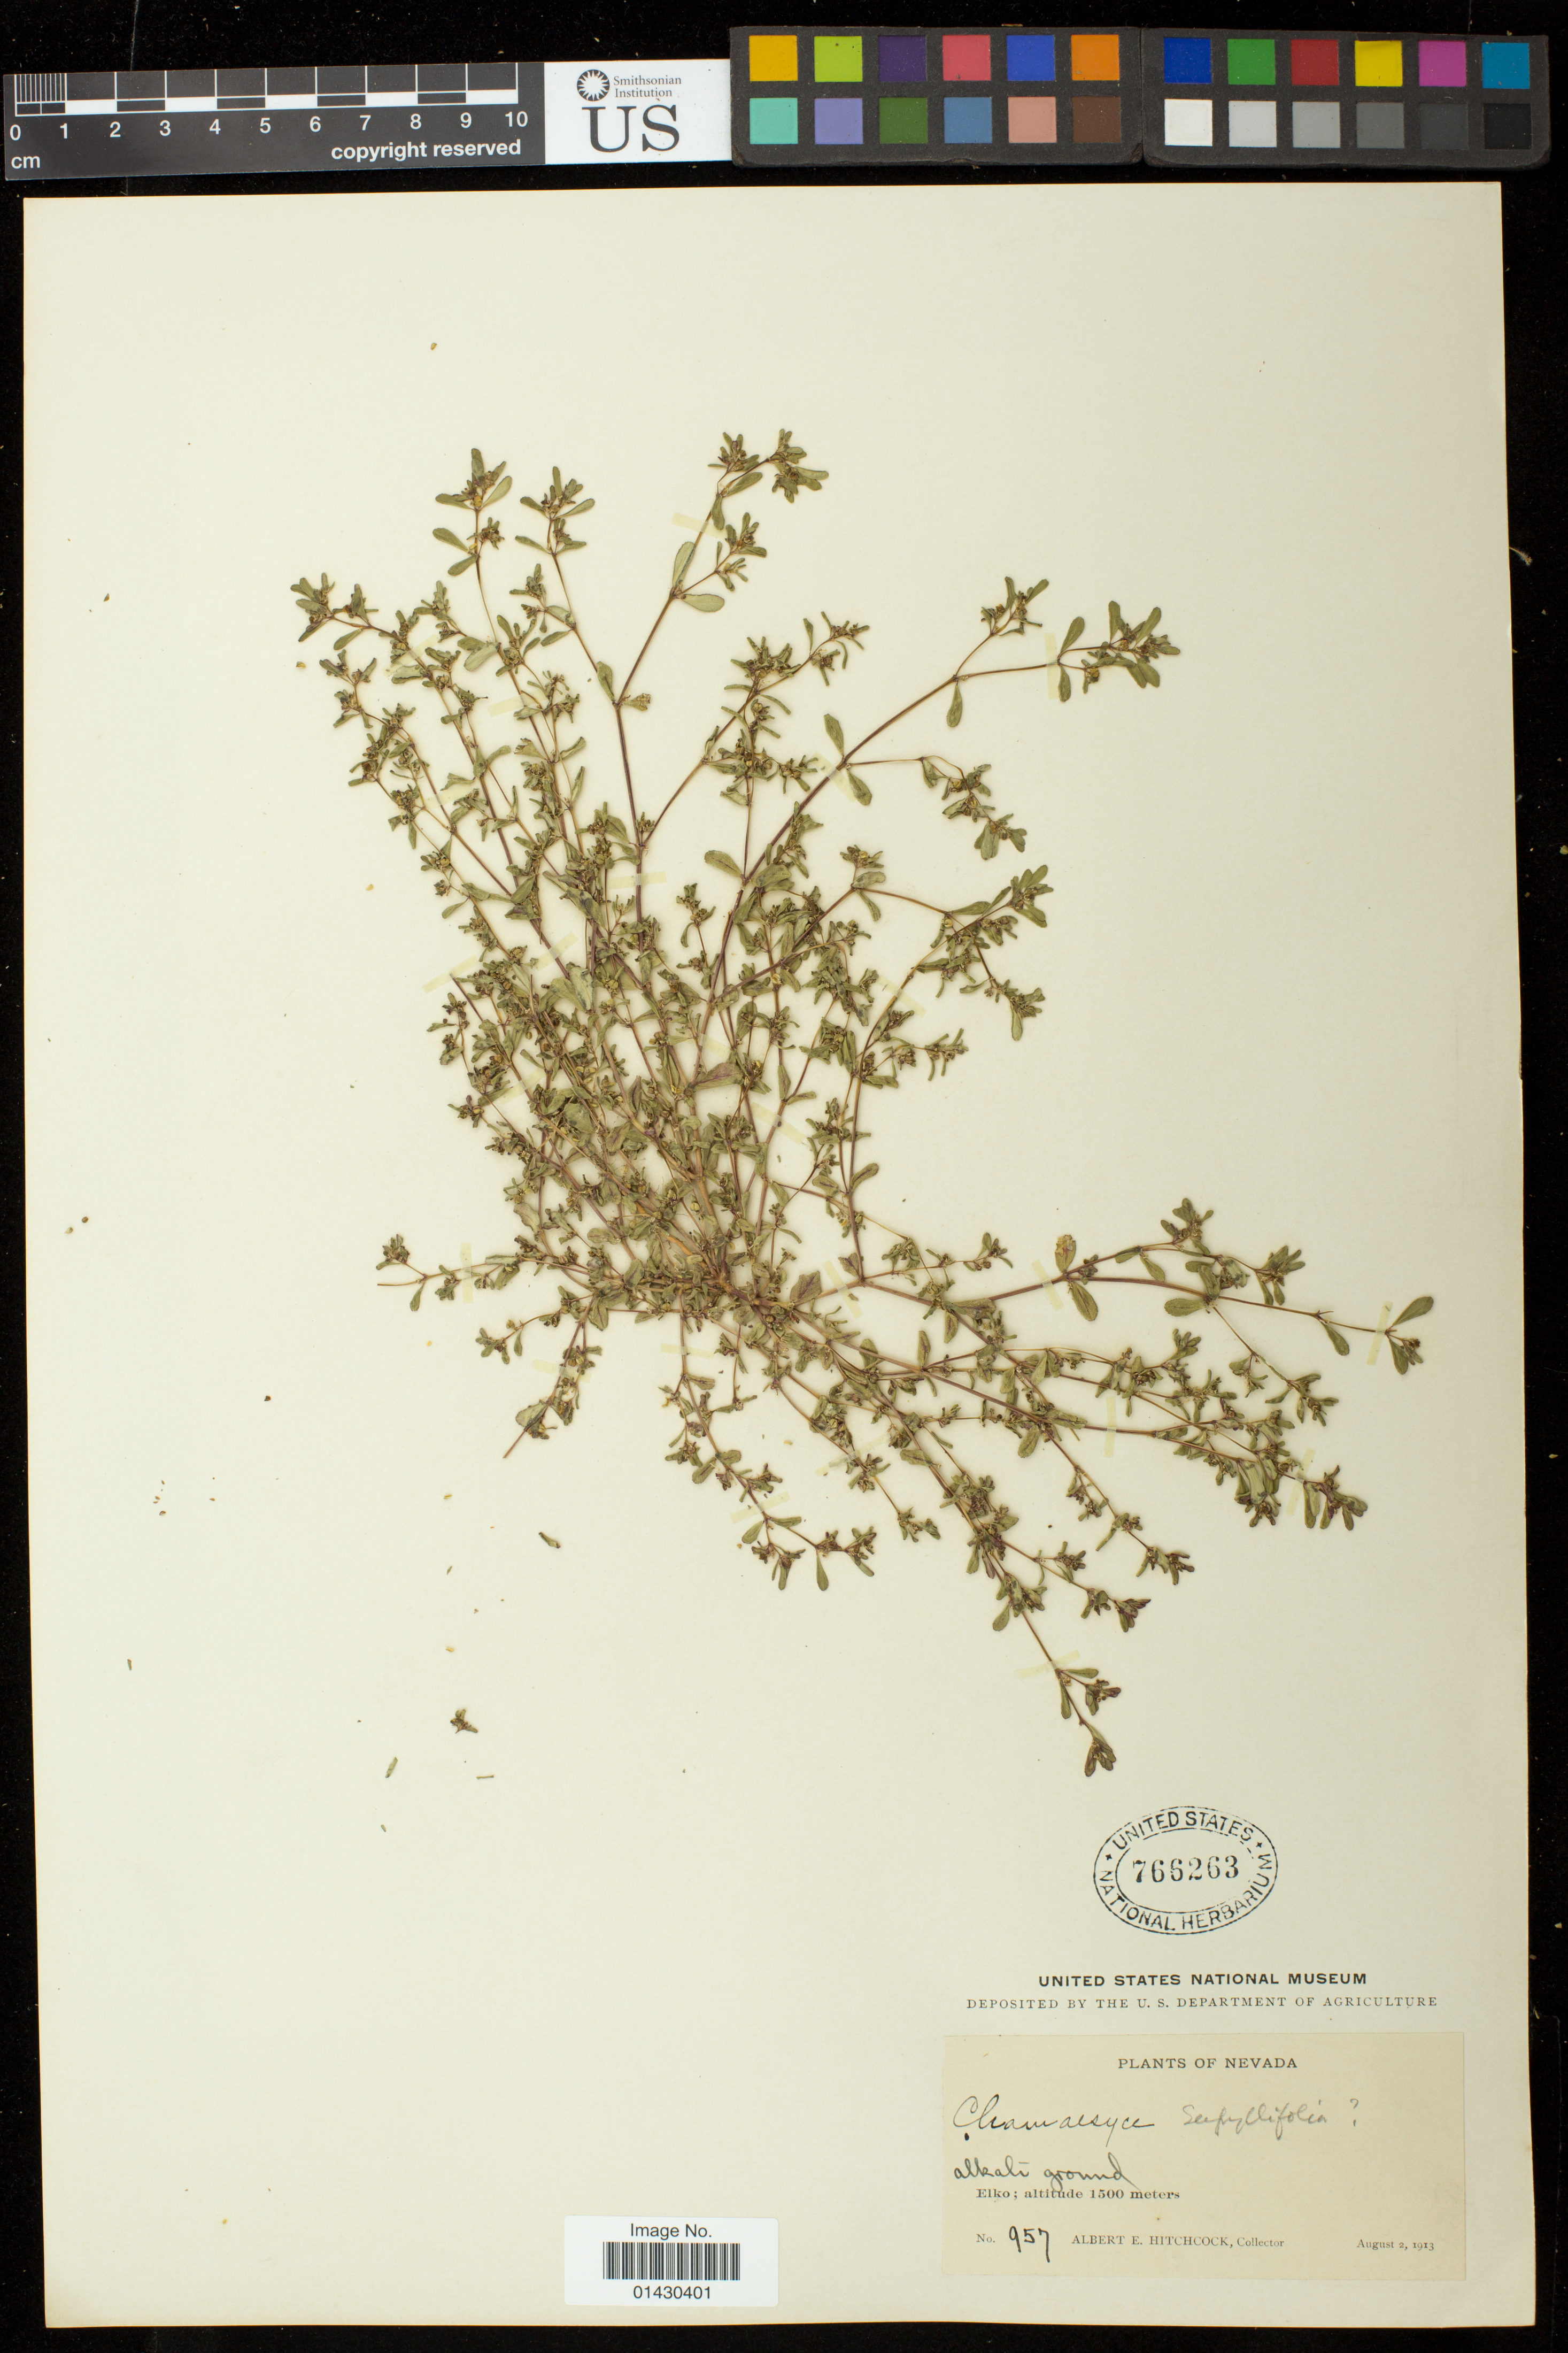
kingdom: Plantae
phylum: Tracheophyta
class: Magnoliopsida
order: Malpighiales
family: Euphorbiaceae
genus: Euphorbia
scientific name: Euphorbia serpillifolia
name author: Pers.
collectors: A. Hitchcock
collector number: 957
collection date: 1913-08-02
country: United States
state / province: Nevada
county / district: Elko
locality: Elko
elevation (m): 1500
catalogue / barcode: US 766263